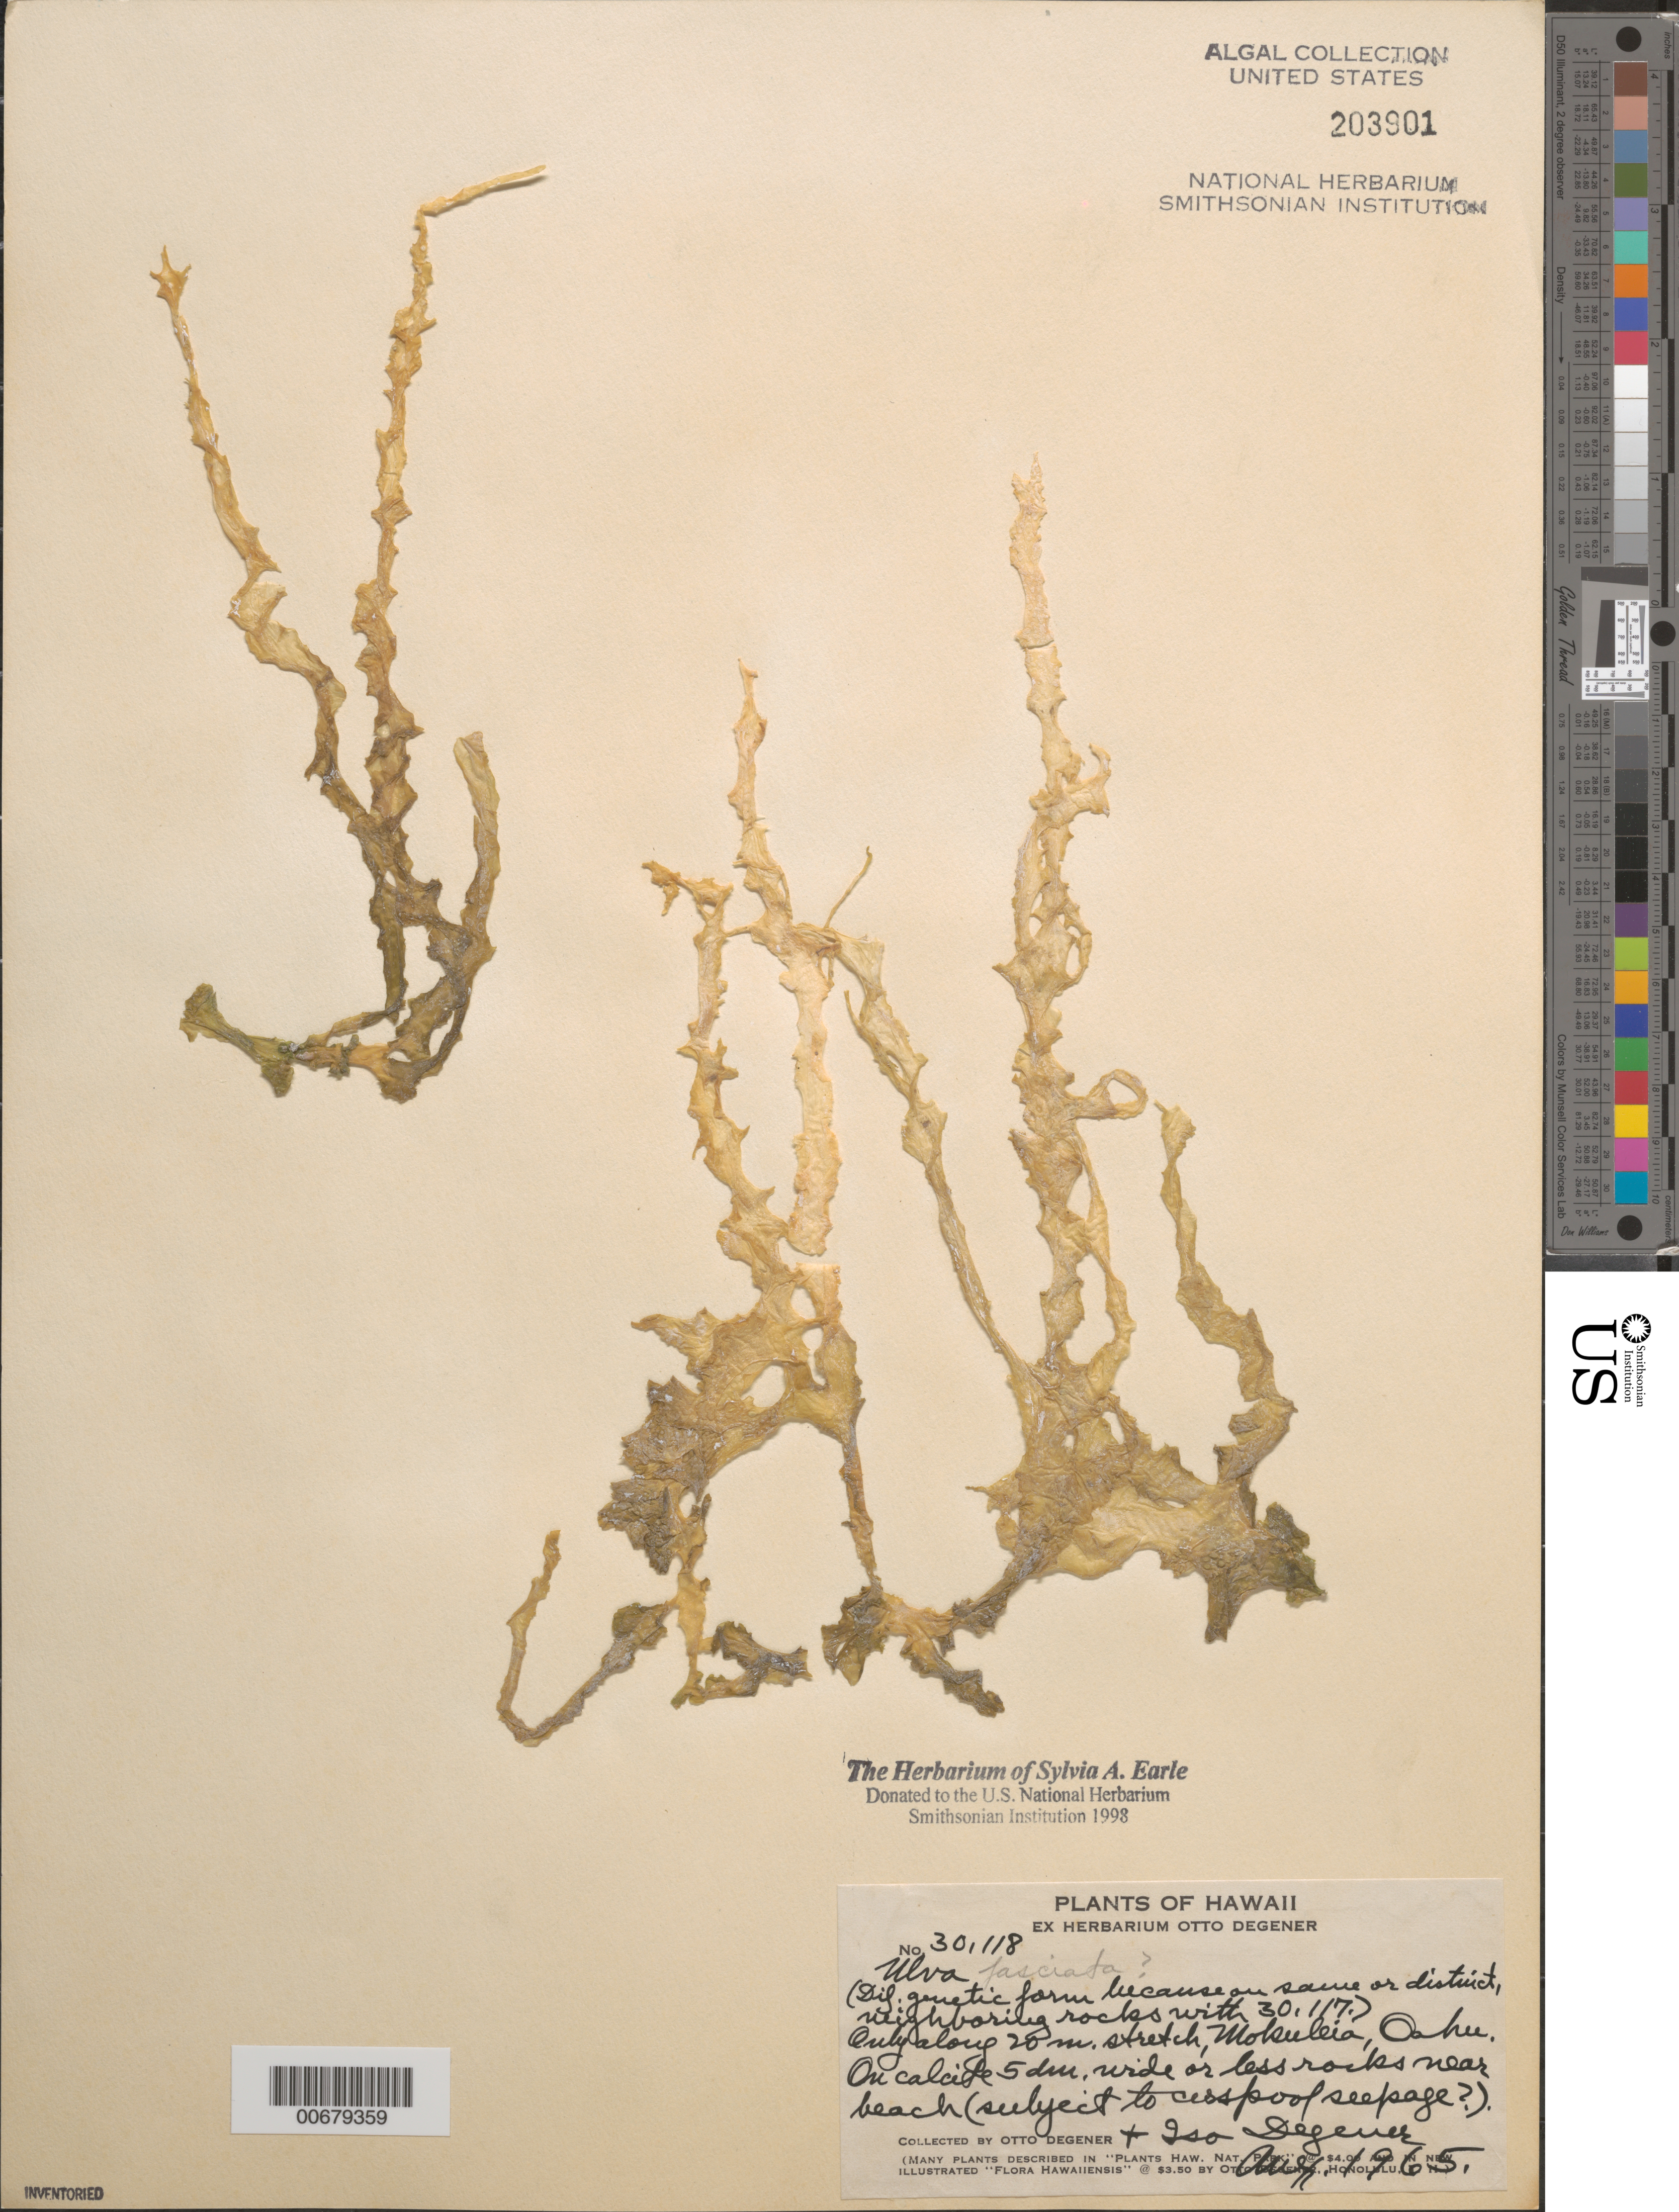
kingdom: Plantae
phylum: Chlorophyta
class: Ulvophyceae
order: Ulvales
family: Ulvaceae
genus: Ulva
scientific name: Ulva lactuca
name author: L.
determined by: Algae name updating Project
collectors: O. Degener & I. Degener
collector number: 30118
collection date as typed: Aug 1965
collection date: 1965-08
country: United States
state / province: Hawaii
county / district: Honolulu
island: Oahu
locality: Mokuleia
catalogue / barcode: US 203901